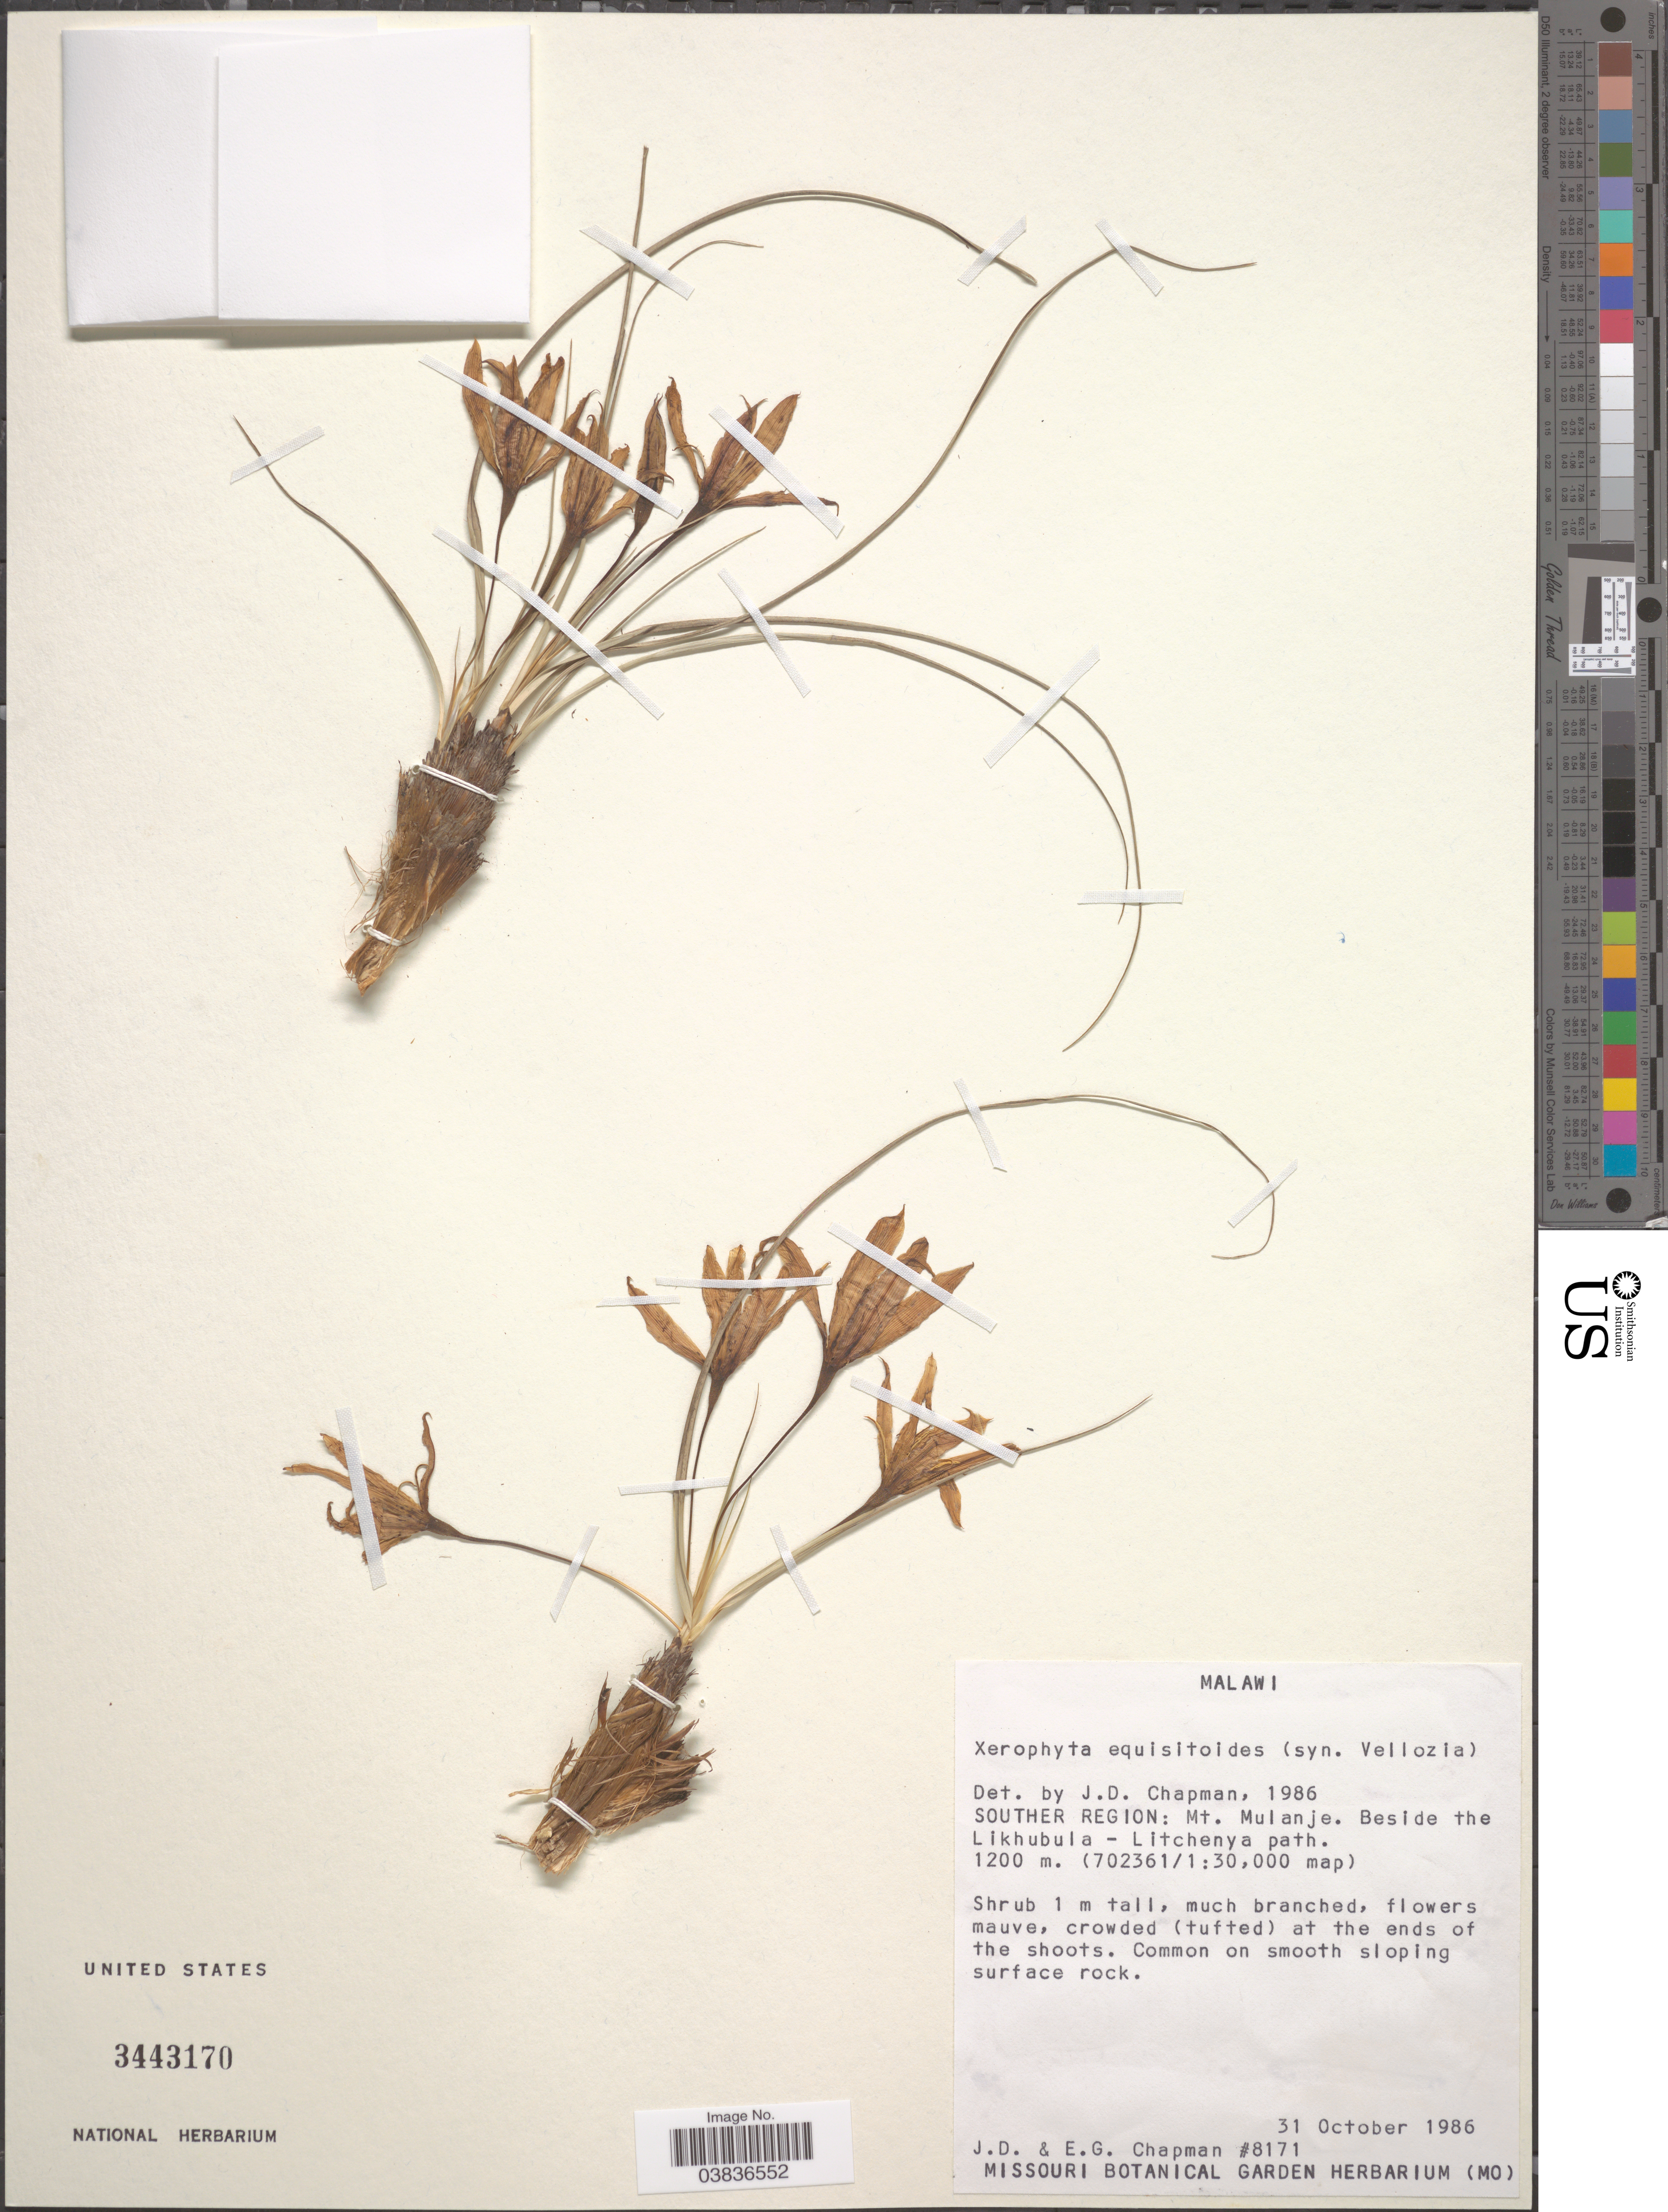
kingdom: Plantae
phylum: Tracheophyta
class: Liliopsida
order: Pandanales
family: Velloziaceae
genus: Xerophyta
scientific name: Xerophyta equisetoides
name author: Baker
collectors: J. D. Chapman & E. Chapman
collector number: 8171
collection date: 1986-10-31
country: Malawi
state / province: Southern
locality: Souther Region: Mt. Mulanje. Beside the Likhubula - Litchenya patch (702361/1:30.000 map).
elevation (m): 1200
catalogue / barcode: US 3443170